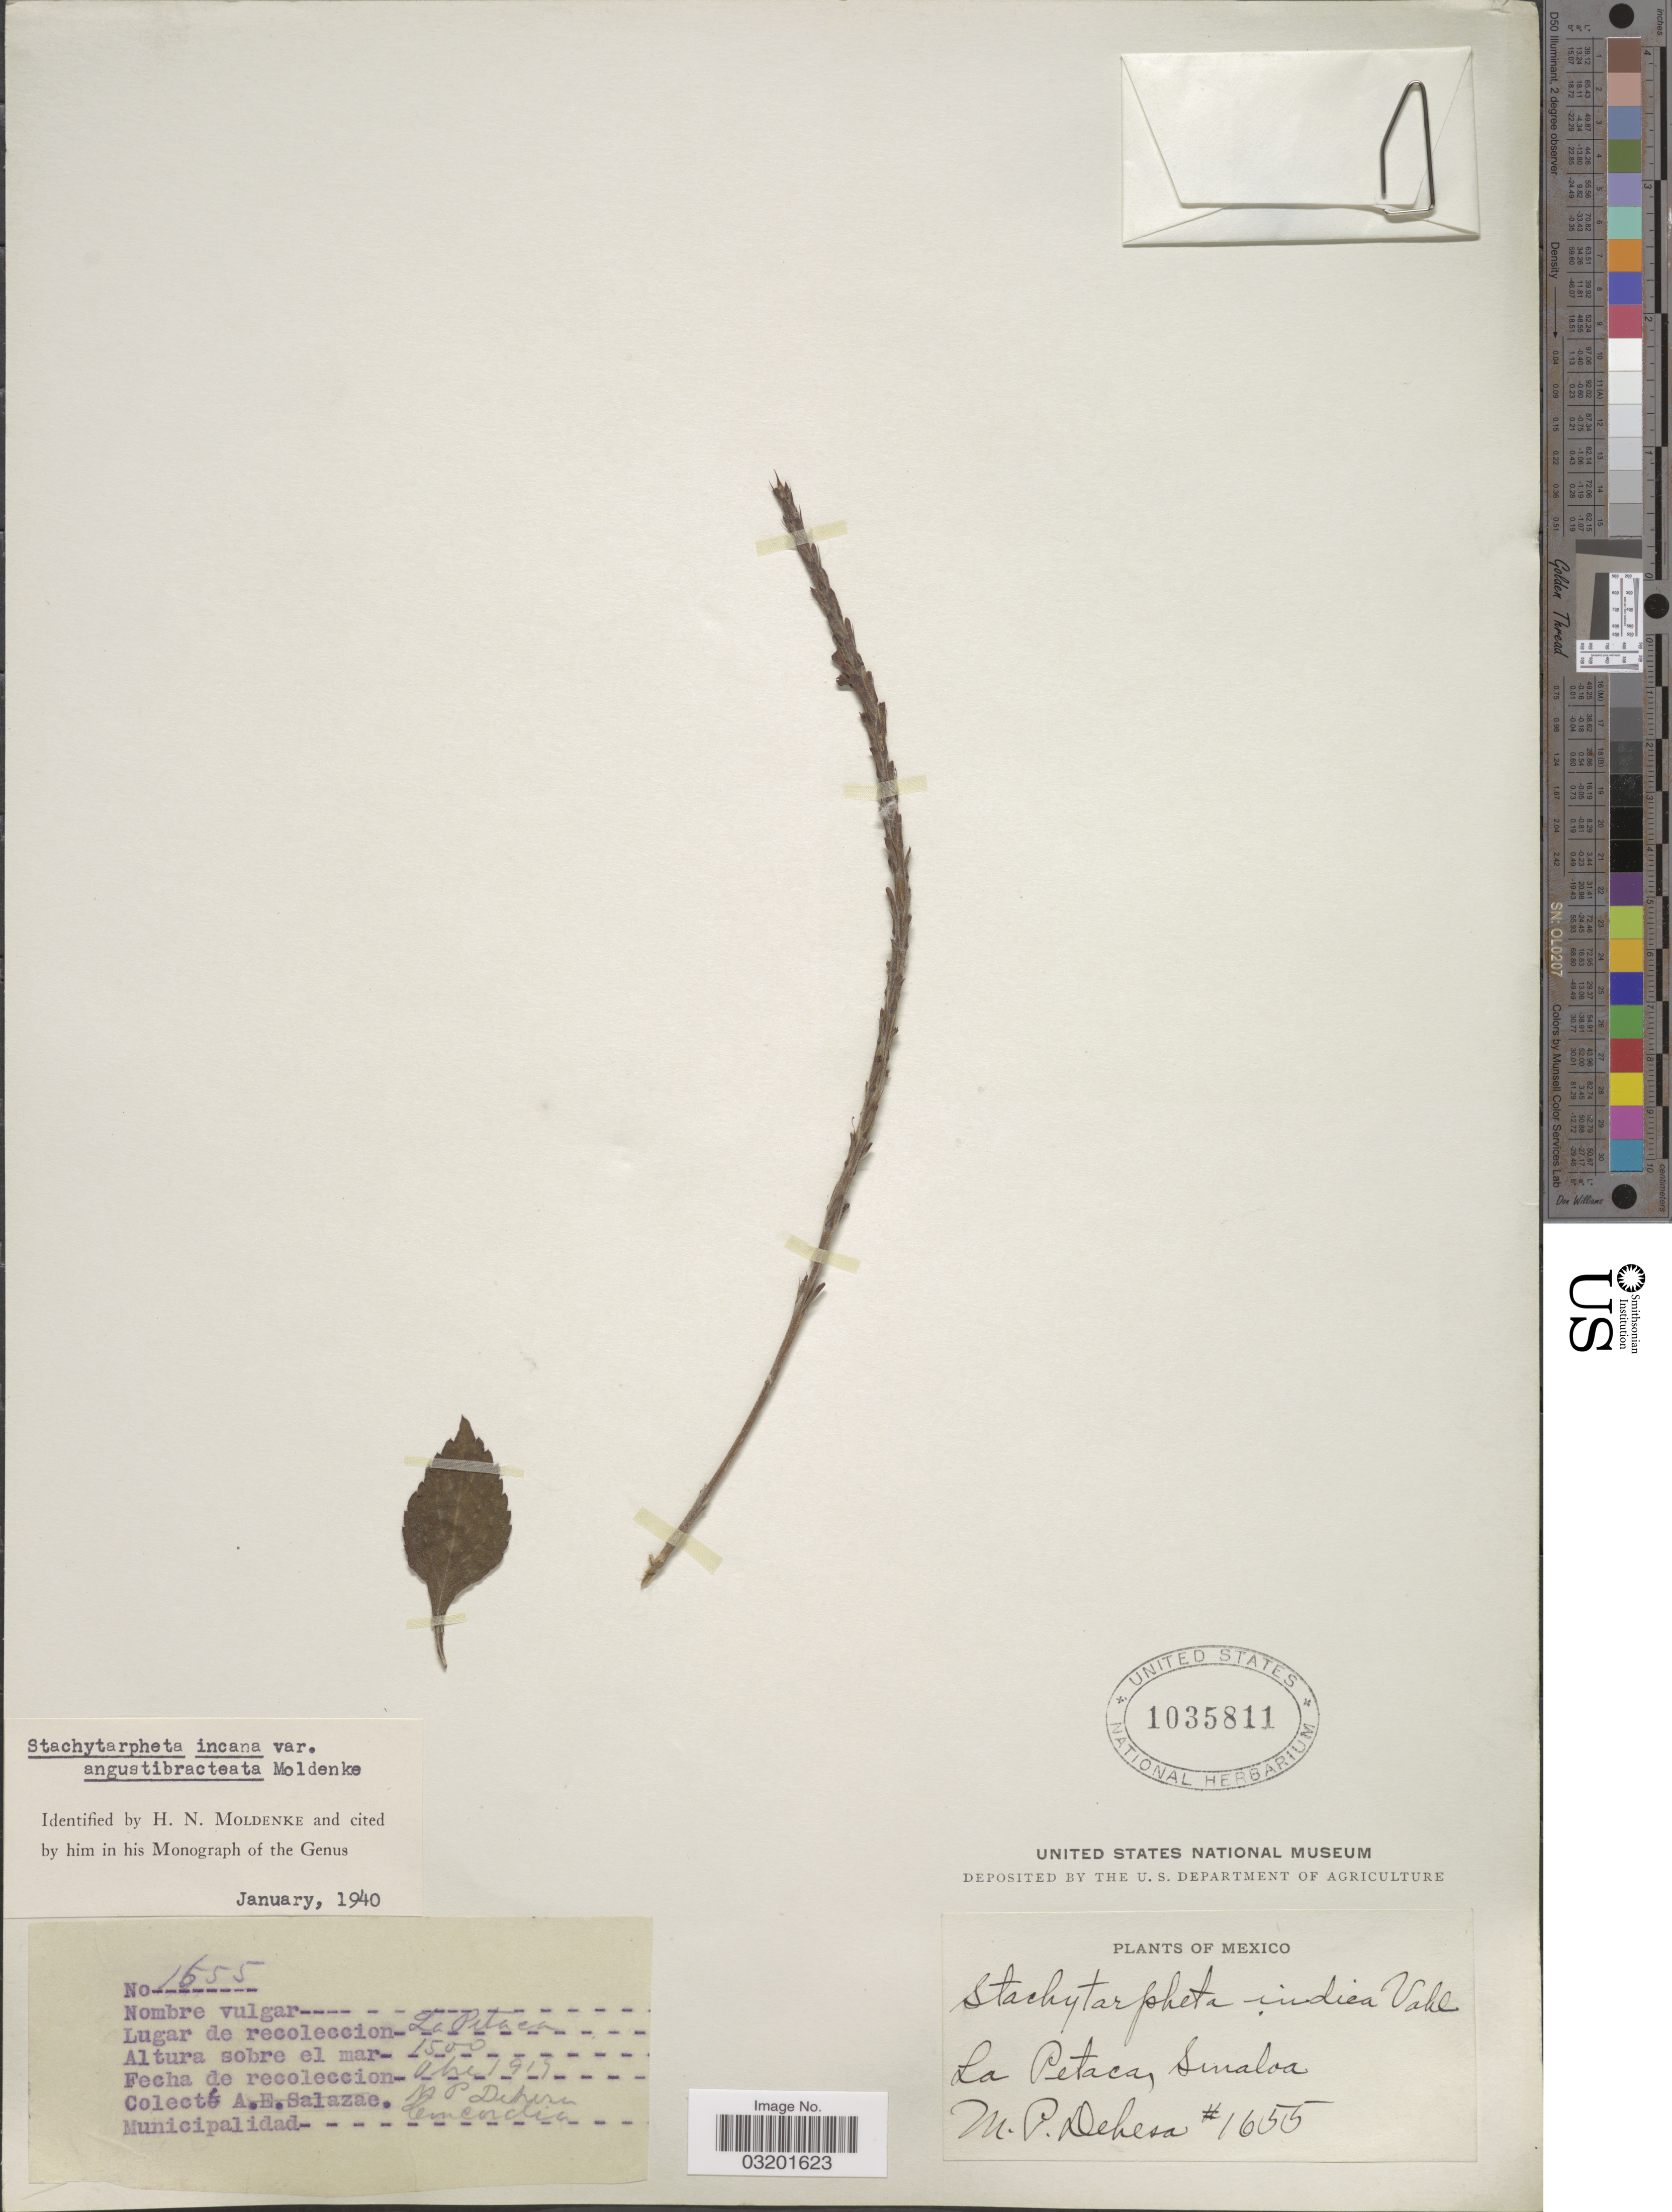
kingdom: Plantae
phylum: Tracheophyta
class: Magnoliopsida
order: Lamiales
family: Verbenaceae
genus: Stachytarpheta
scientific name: Stachytarpheta incana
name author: Moldenke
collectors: M. Dehesa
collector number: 1655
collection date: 1917-10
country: Mexico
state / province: Sinaloa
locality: La Petaca. Municipalidad Concordia.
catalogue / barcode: US 1035811